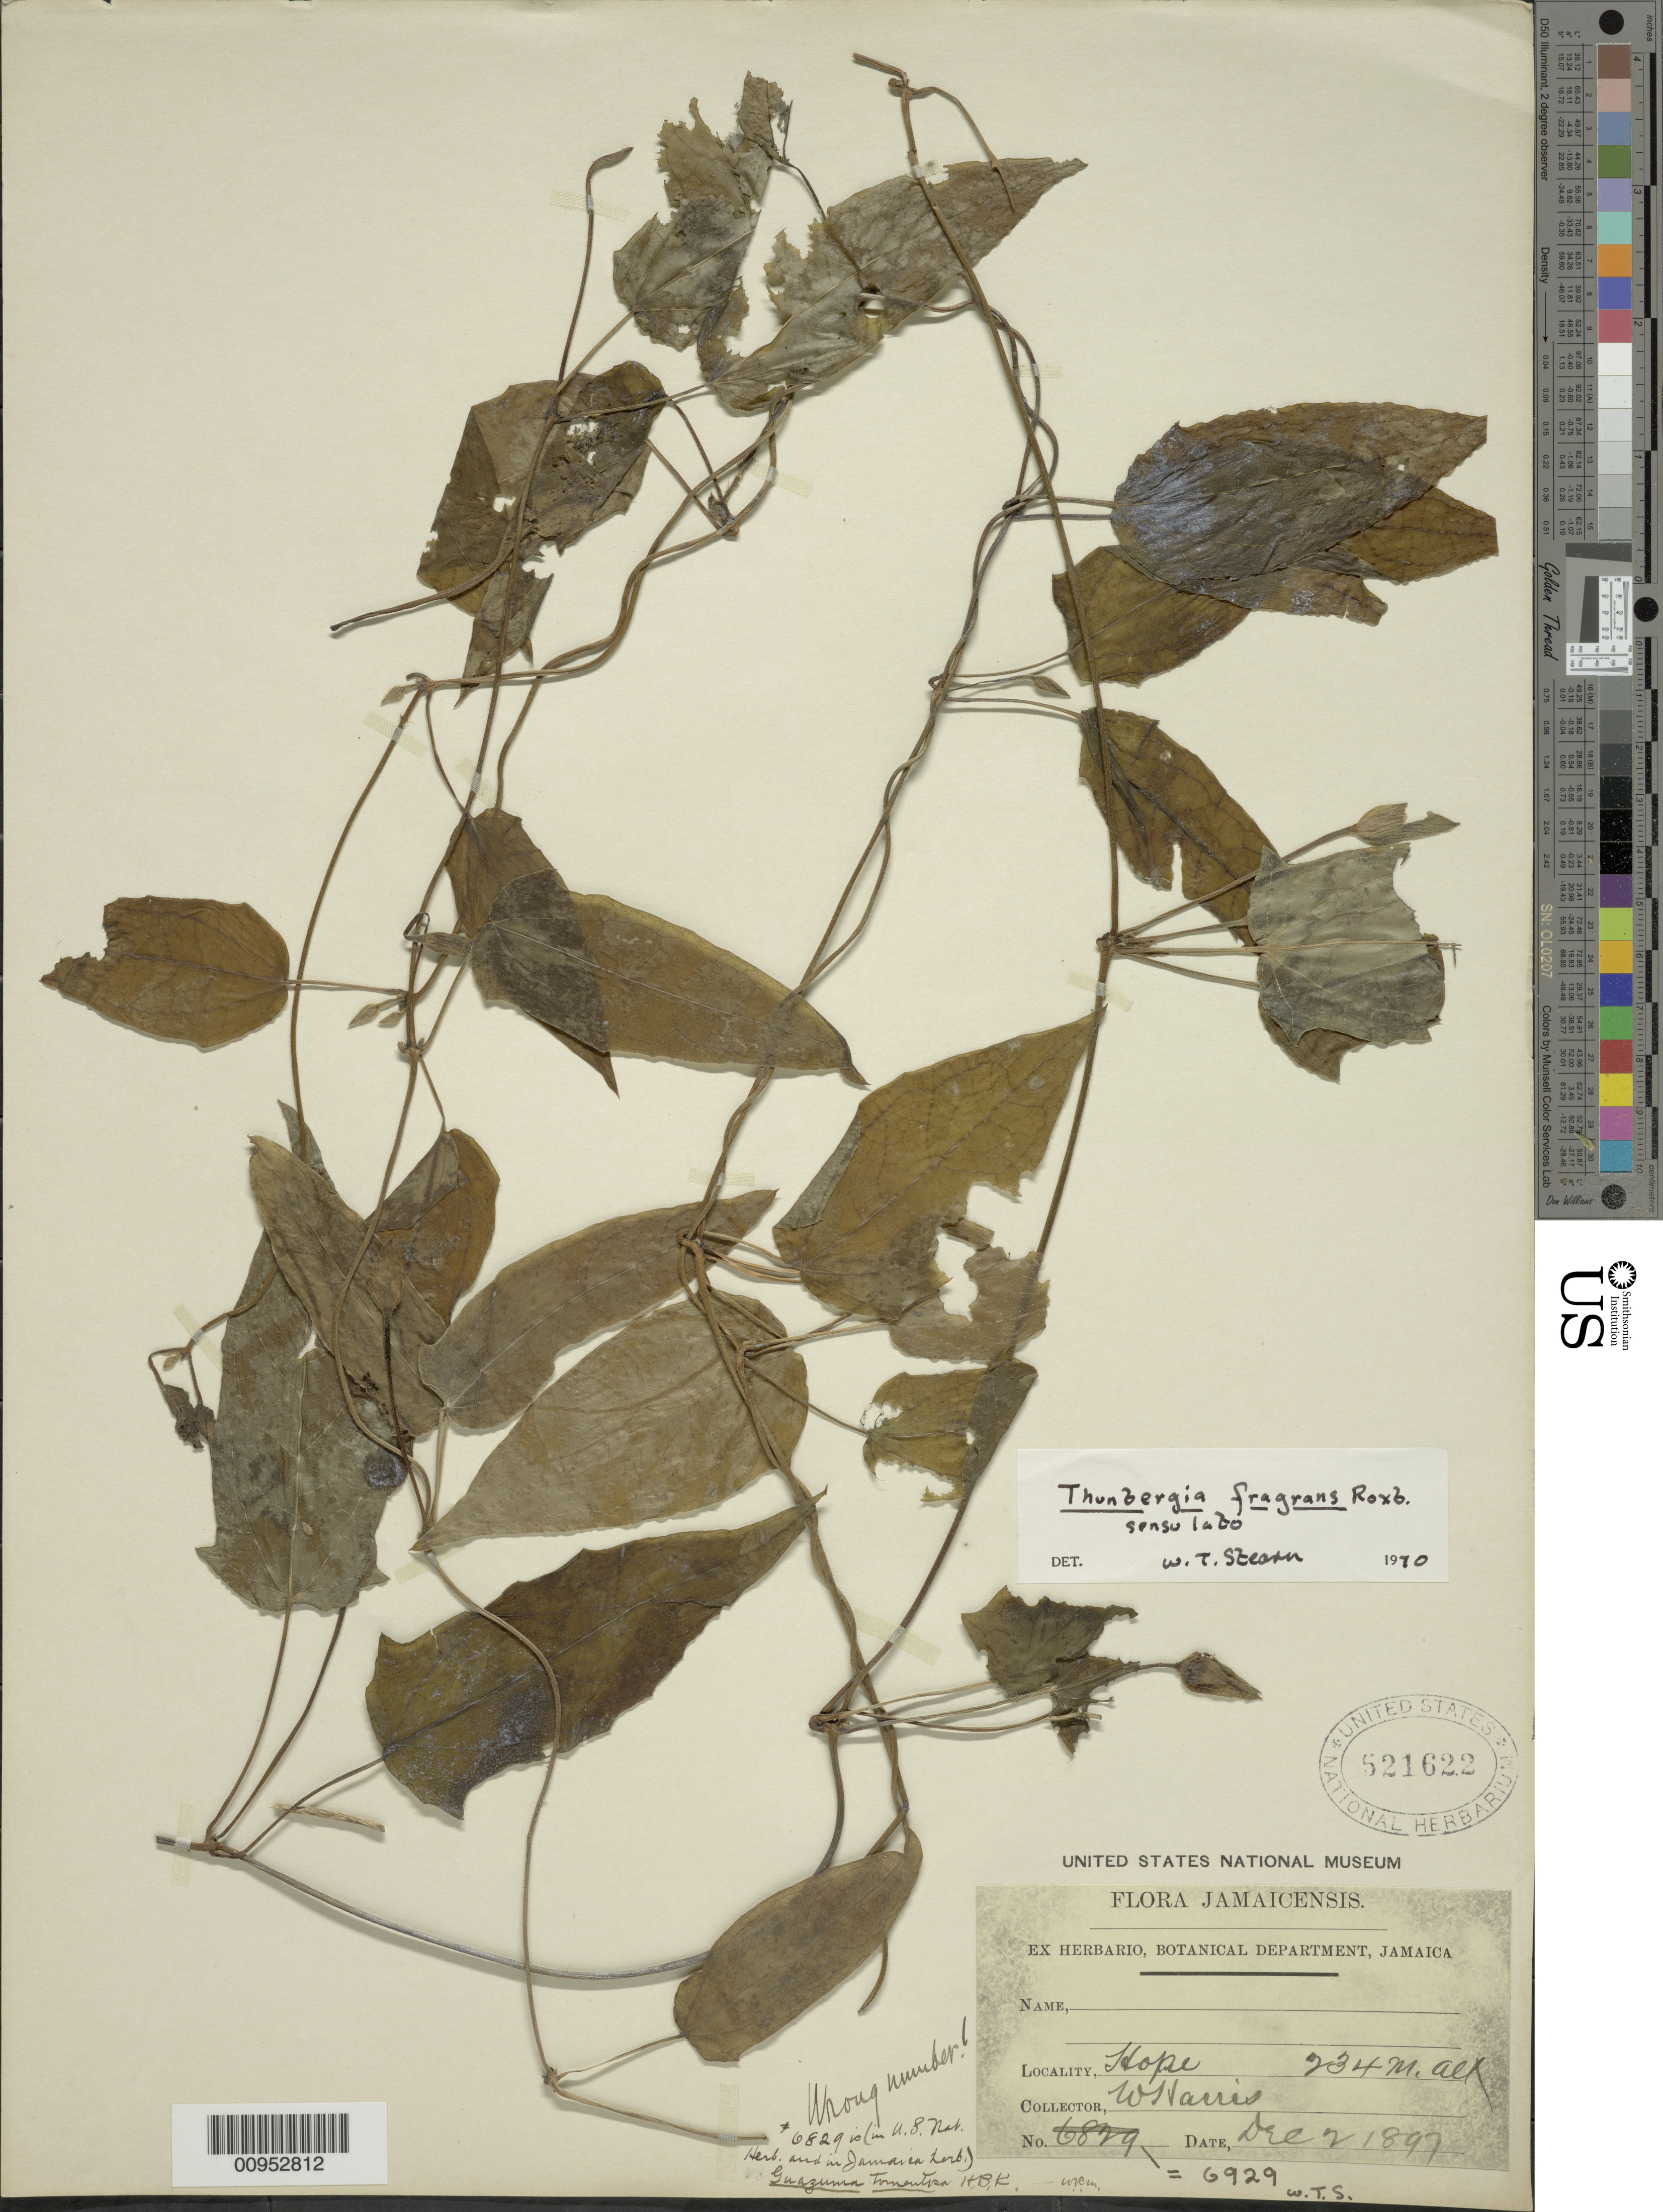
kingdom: Plantae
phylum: Tracheophyta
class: Magnoliopsida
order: Lamiales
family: Acanthaceae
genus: Thunbergia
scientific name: Thunbergia fragrans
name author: Roxb.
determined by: Stearn, William T.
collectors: W. H. Harris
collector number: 6929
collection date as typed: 02 Dec 1897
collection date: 1897-12-02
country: Jamaica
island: Jamaica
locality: Hope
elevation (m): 234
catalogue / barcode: US 521622